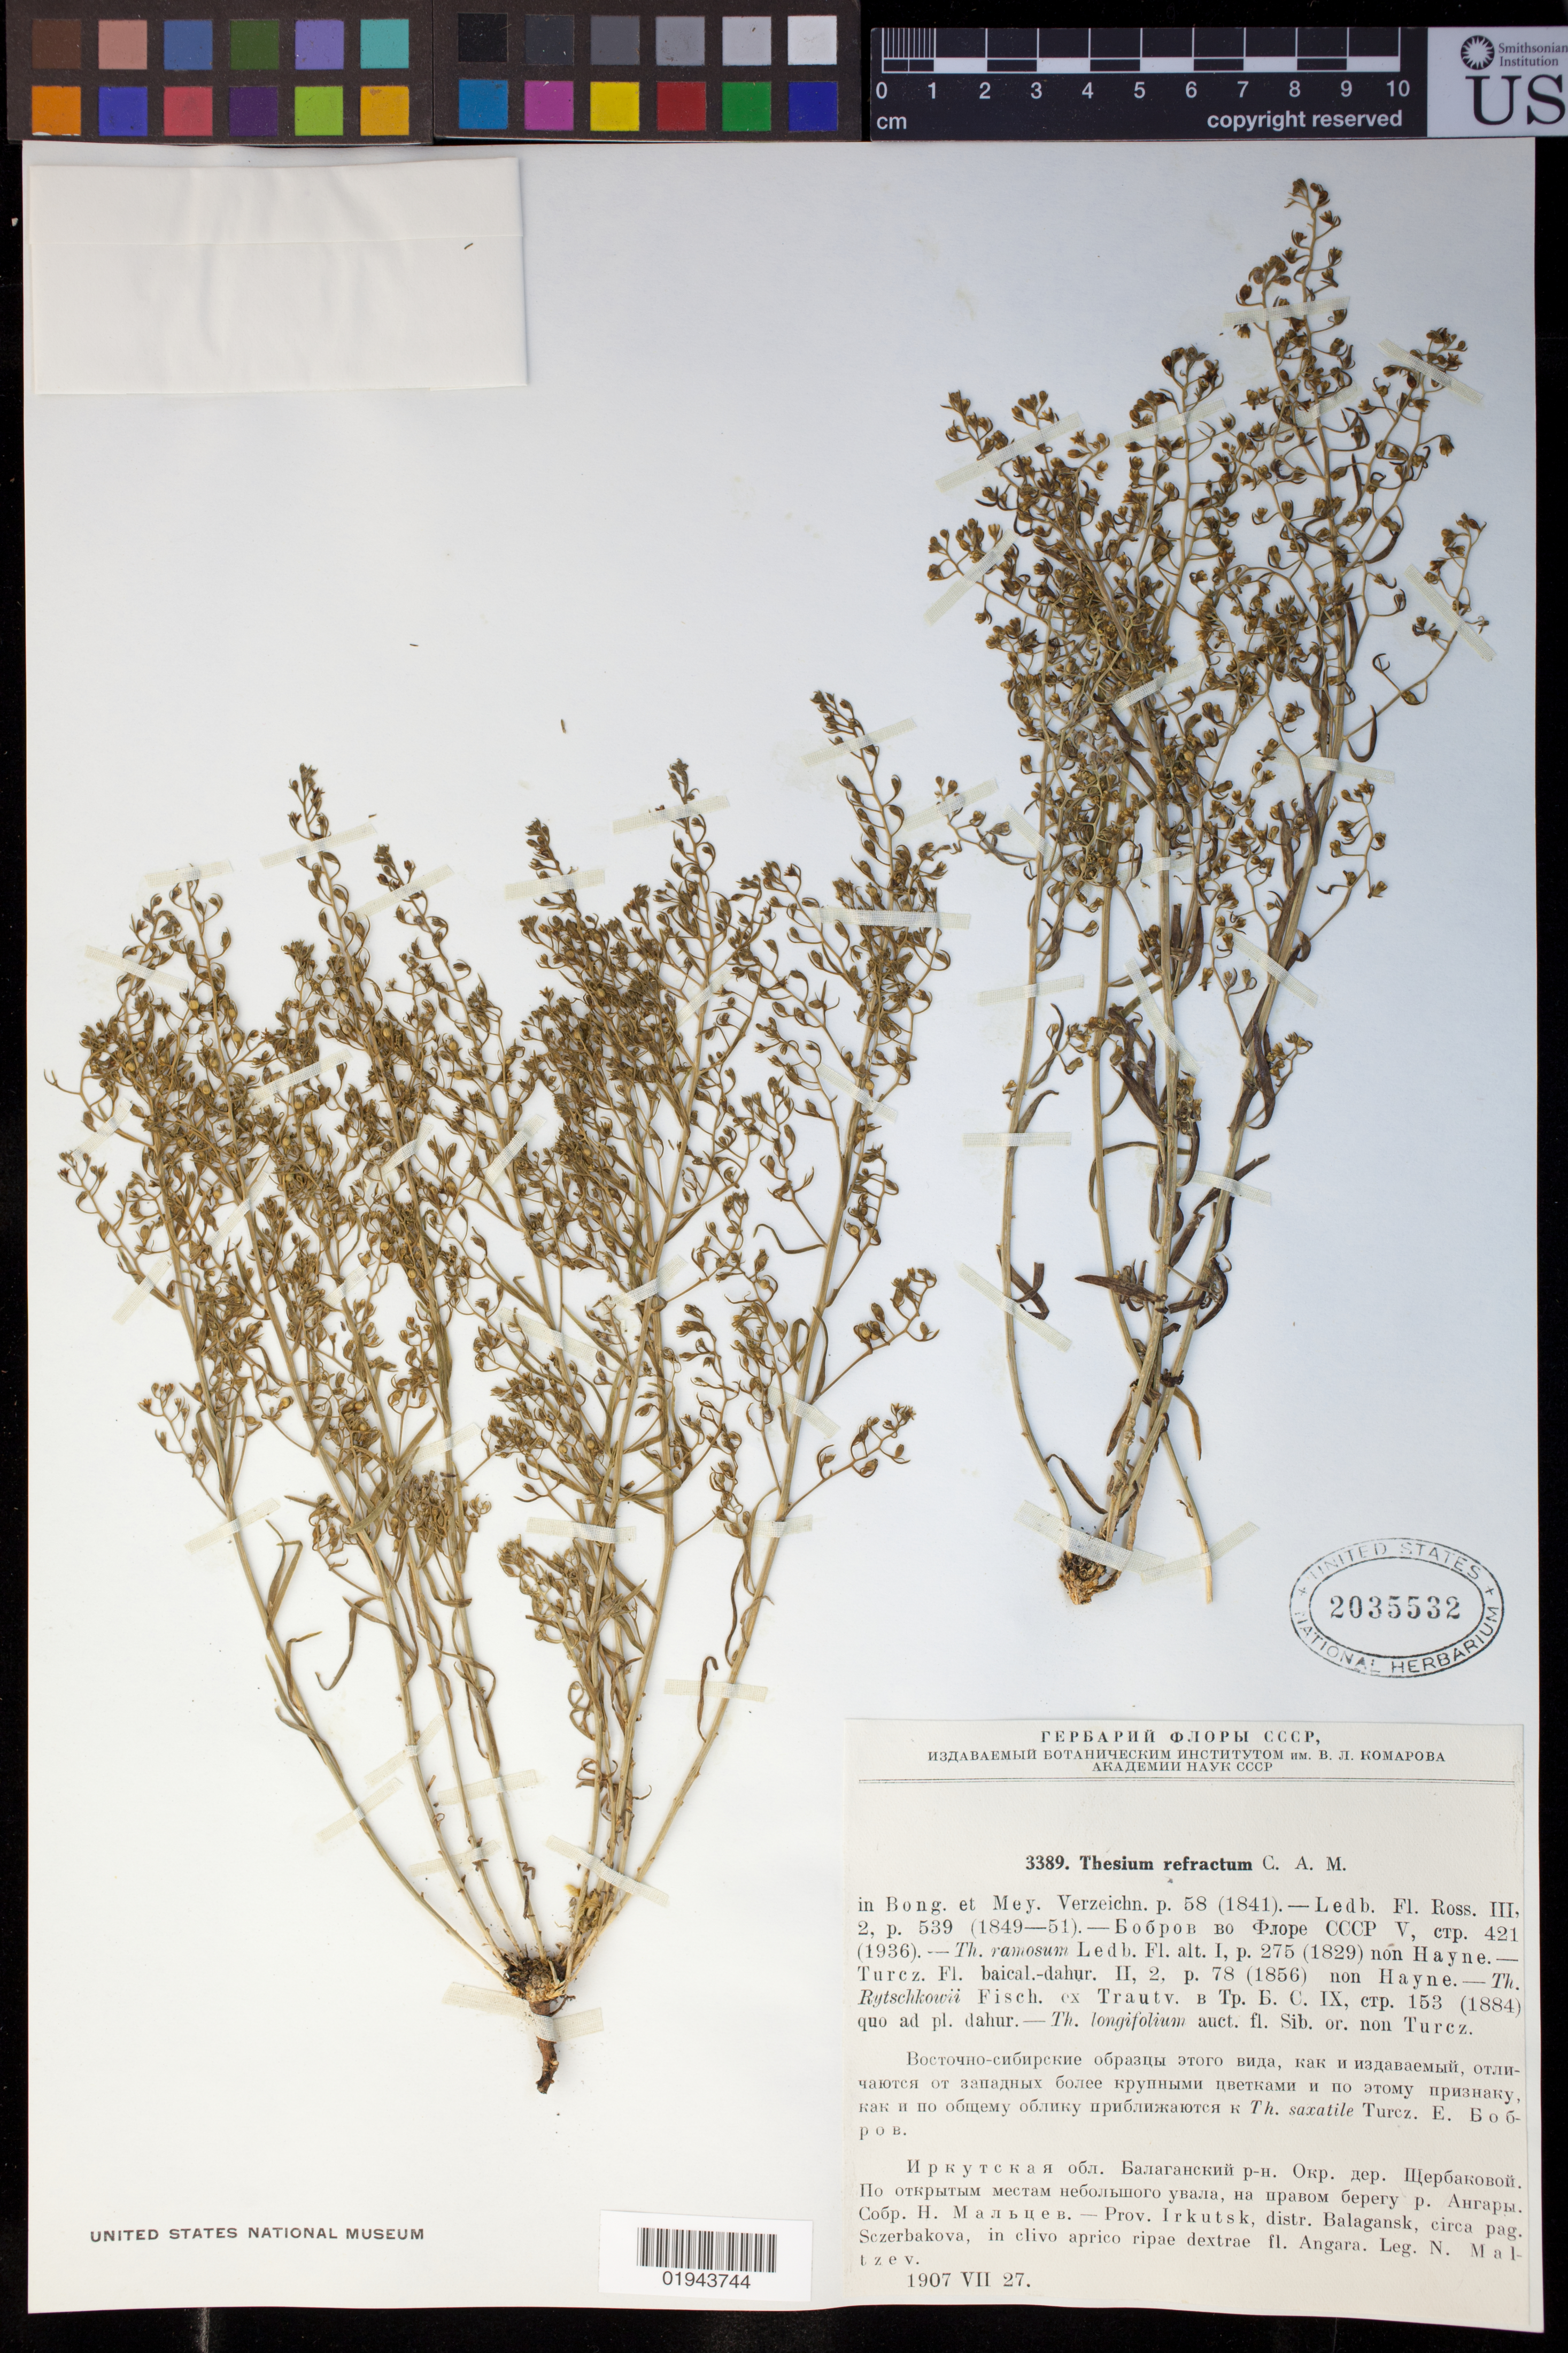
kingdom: Plantae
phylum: Tracheophyta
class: Magnoliopsida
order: Santalales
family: Thesiaceae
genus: Thesium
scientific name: Thesium refractum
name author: C.A. Mey.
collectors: N. Maltzev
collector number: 3389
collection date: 1907-07-27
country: Russian Federation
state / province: Irkutsk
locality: Distr. Balagansk, circa pag. Sczerbakova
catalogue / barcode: US 2035532